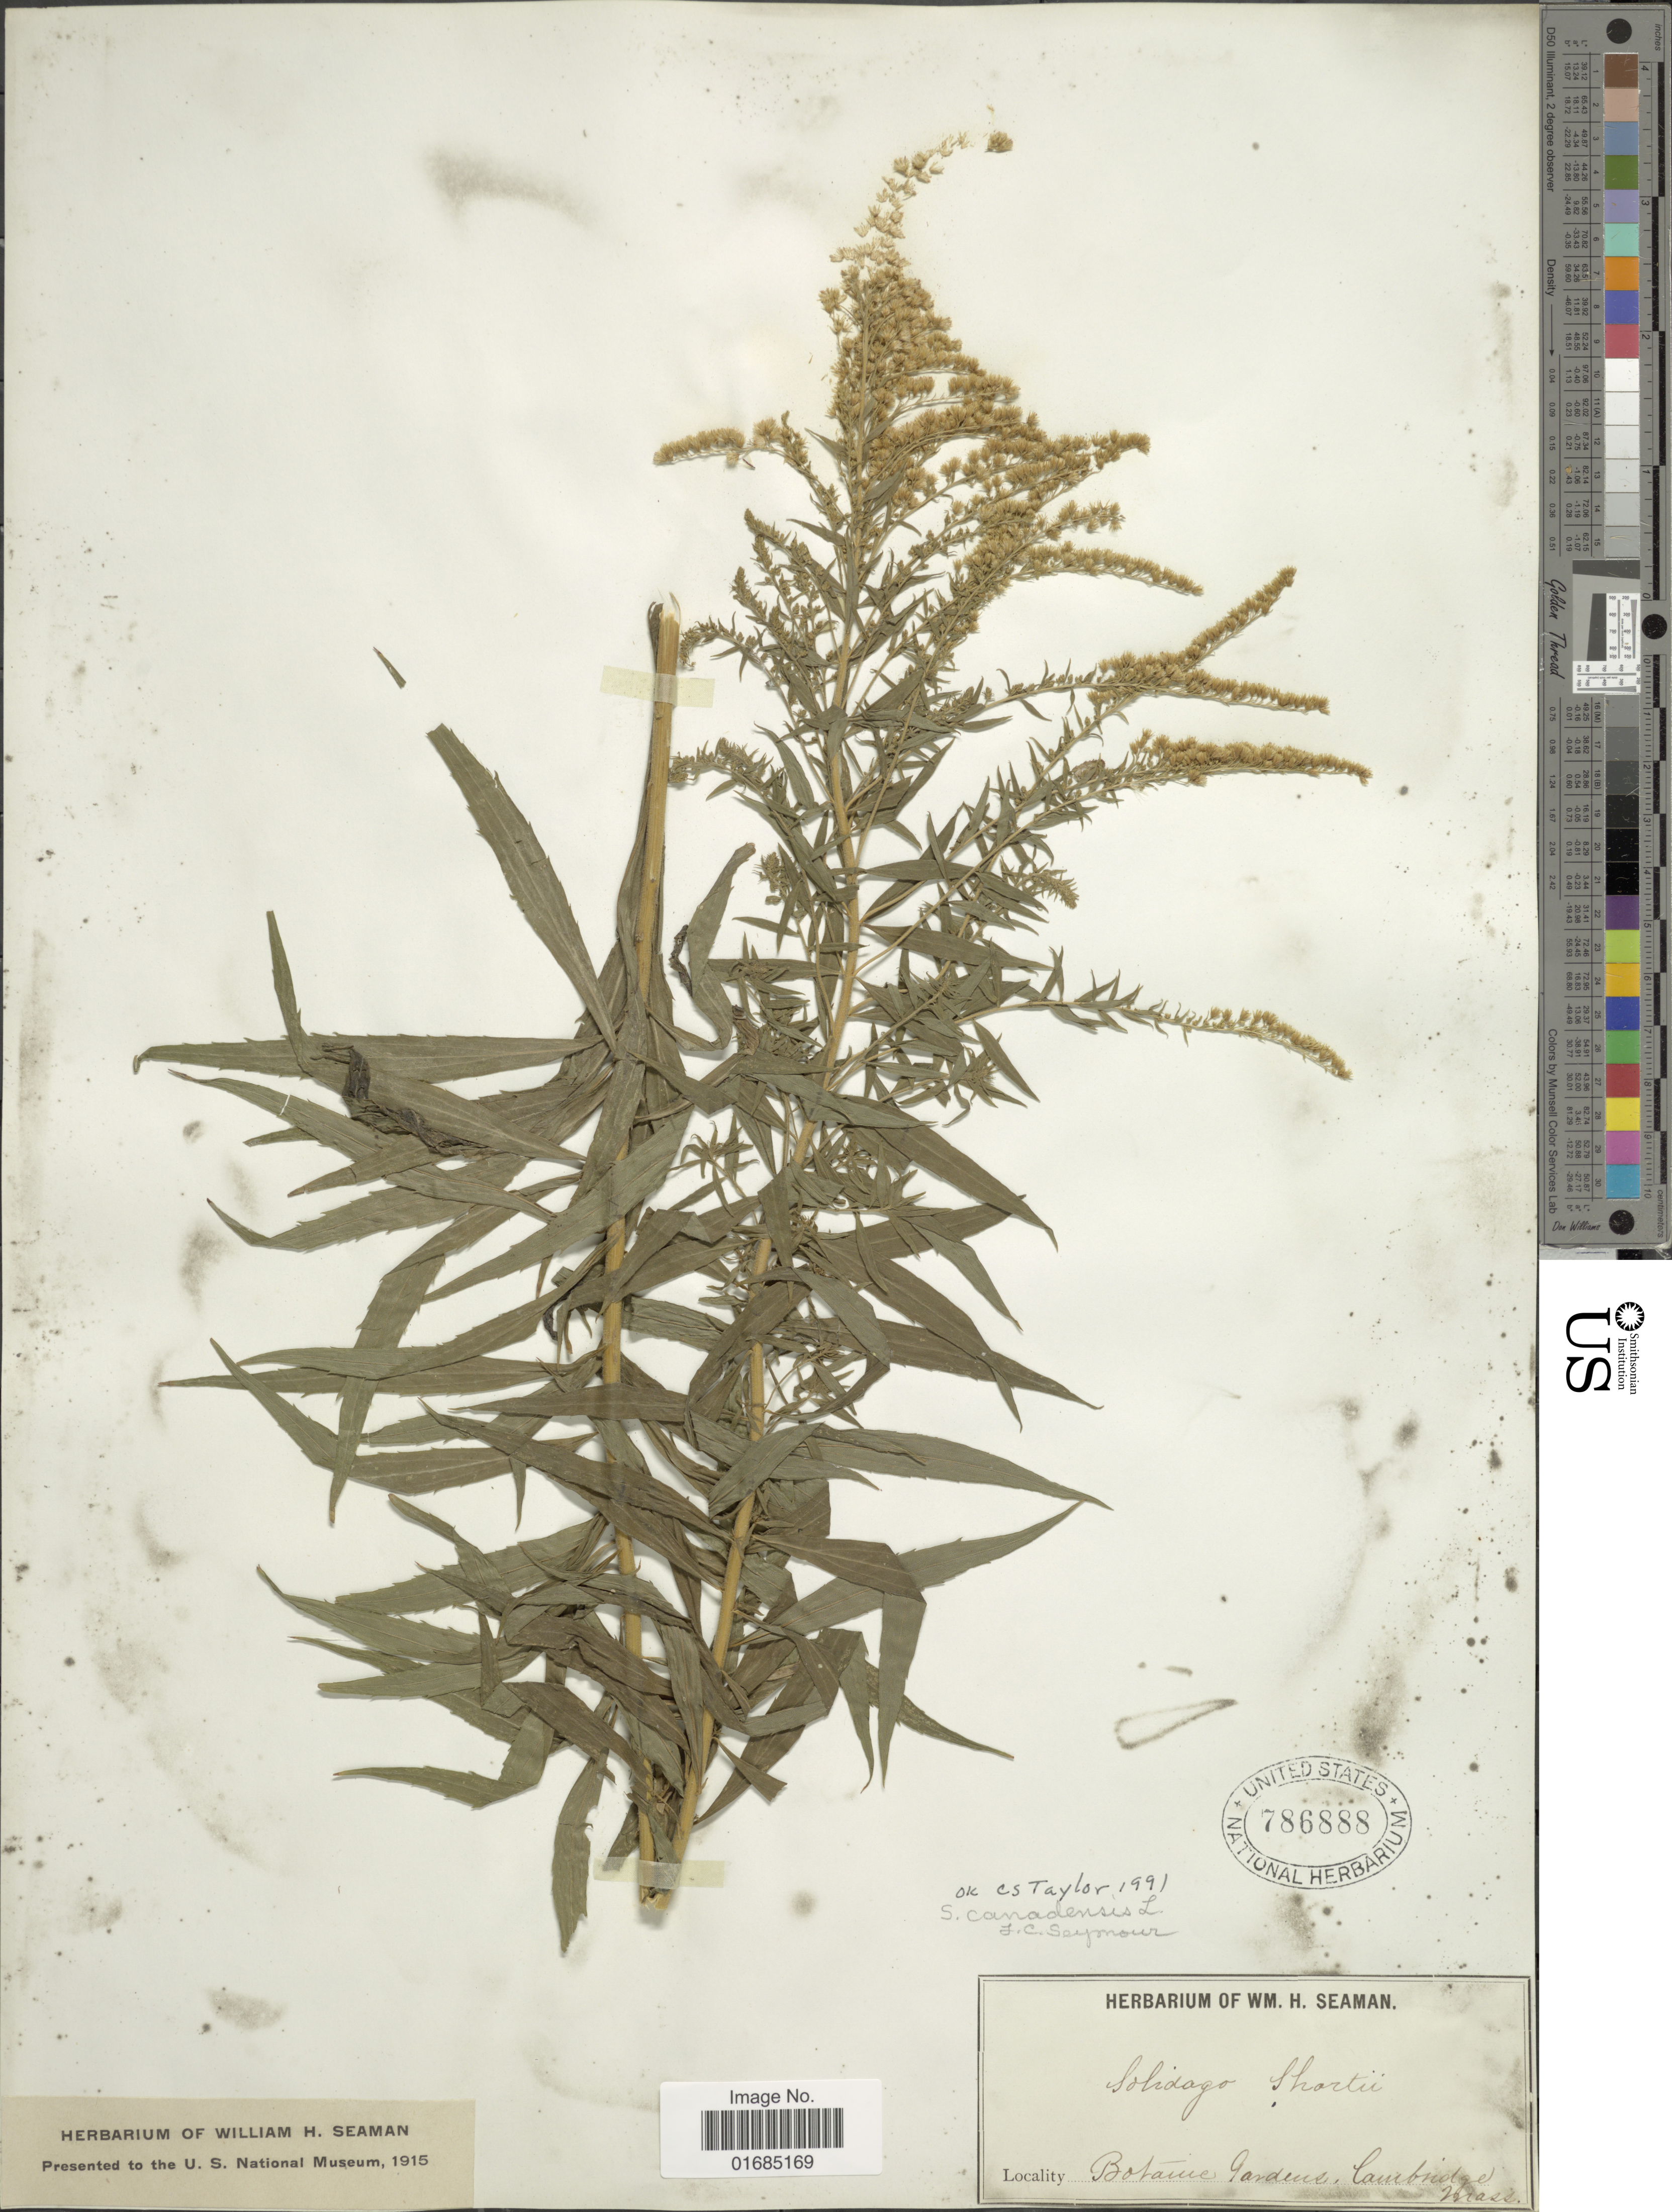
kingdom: Plantae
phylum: Tracheophyta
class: Magnoliopsida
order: Asterales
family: Asteraceae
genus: Solidago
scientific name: Solidago canadensis var. canadensis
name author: L.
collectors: ex herb. Seaman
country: United States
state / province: Massachusetts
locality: Botanic Gardes, Cambridge, Mass.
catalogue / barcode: US 786888